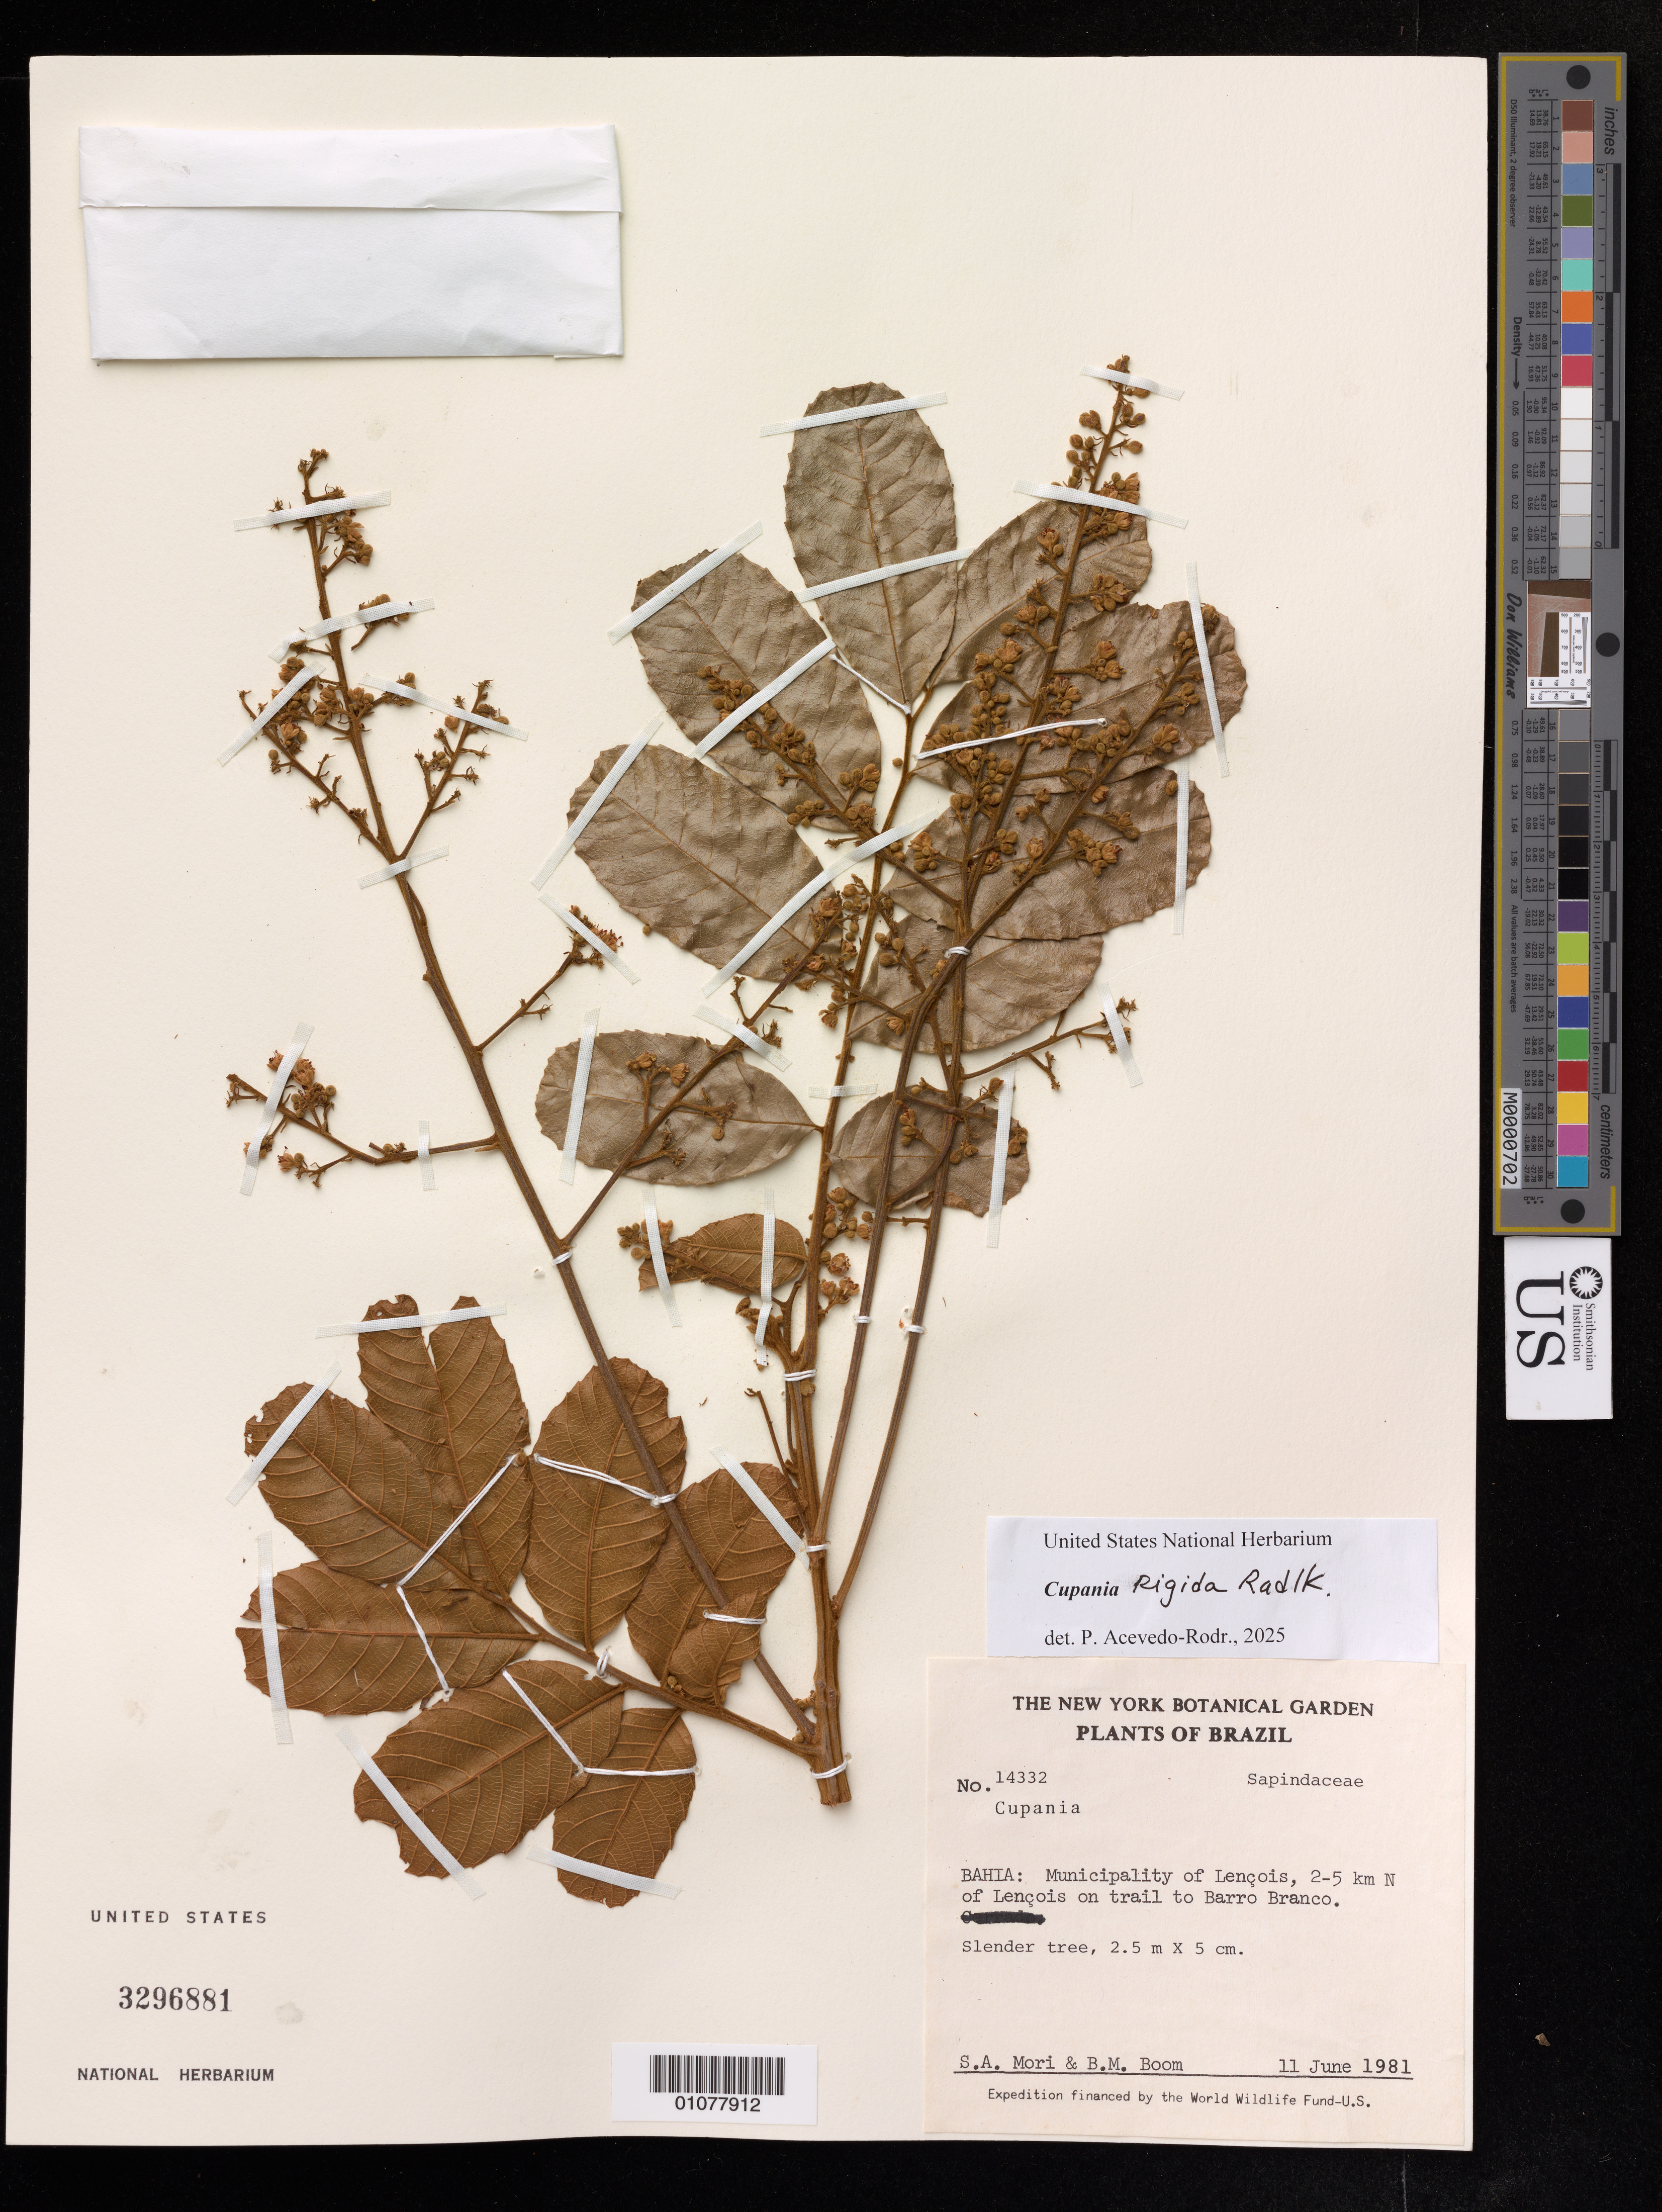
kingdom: Plantae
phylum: Tracheophyta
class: Magnoliopsida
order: Sapindales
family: Sapindaceae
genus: Cupania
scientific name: Cupania rigida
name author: Radlk.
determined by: Acevedo-Rodriguez, P., (US), Smithsonian Institution - National Museum of Natural History (UNITED STATES)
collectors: S. Mori & B. M. Boom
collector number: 14332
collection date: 1981-06-11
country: Brazil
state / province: Bahia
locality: Municipality of Lençois, 2-5 km N of Lençois on trail to Barro Branco.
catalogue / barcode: US 3296881